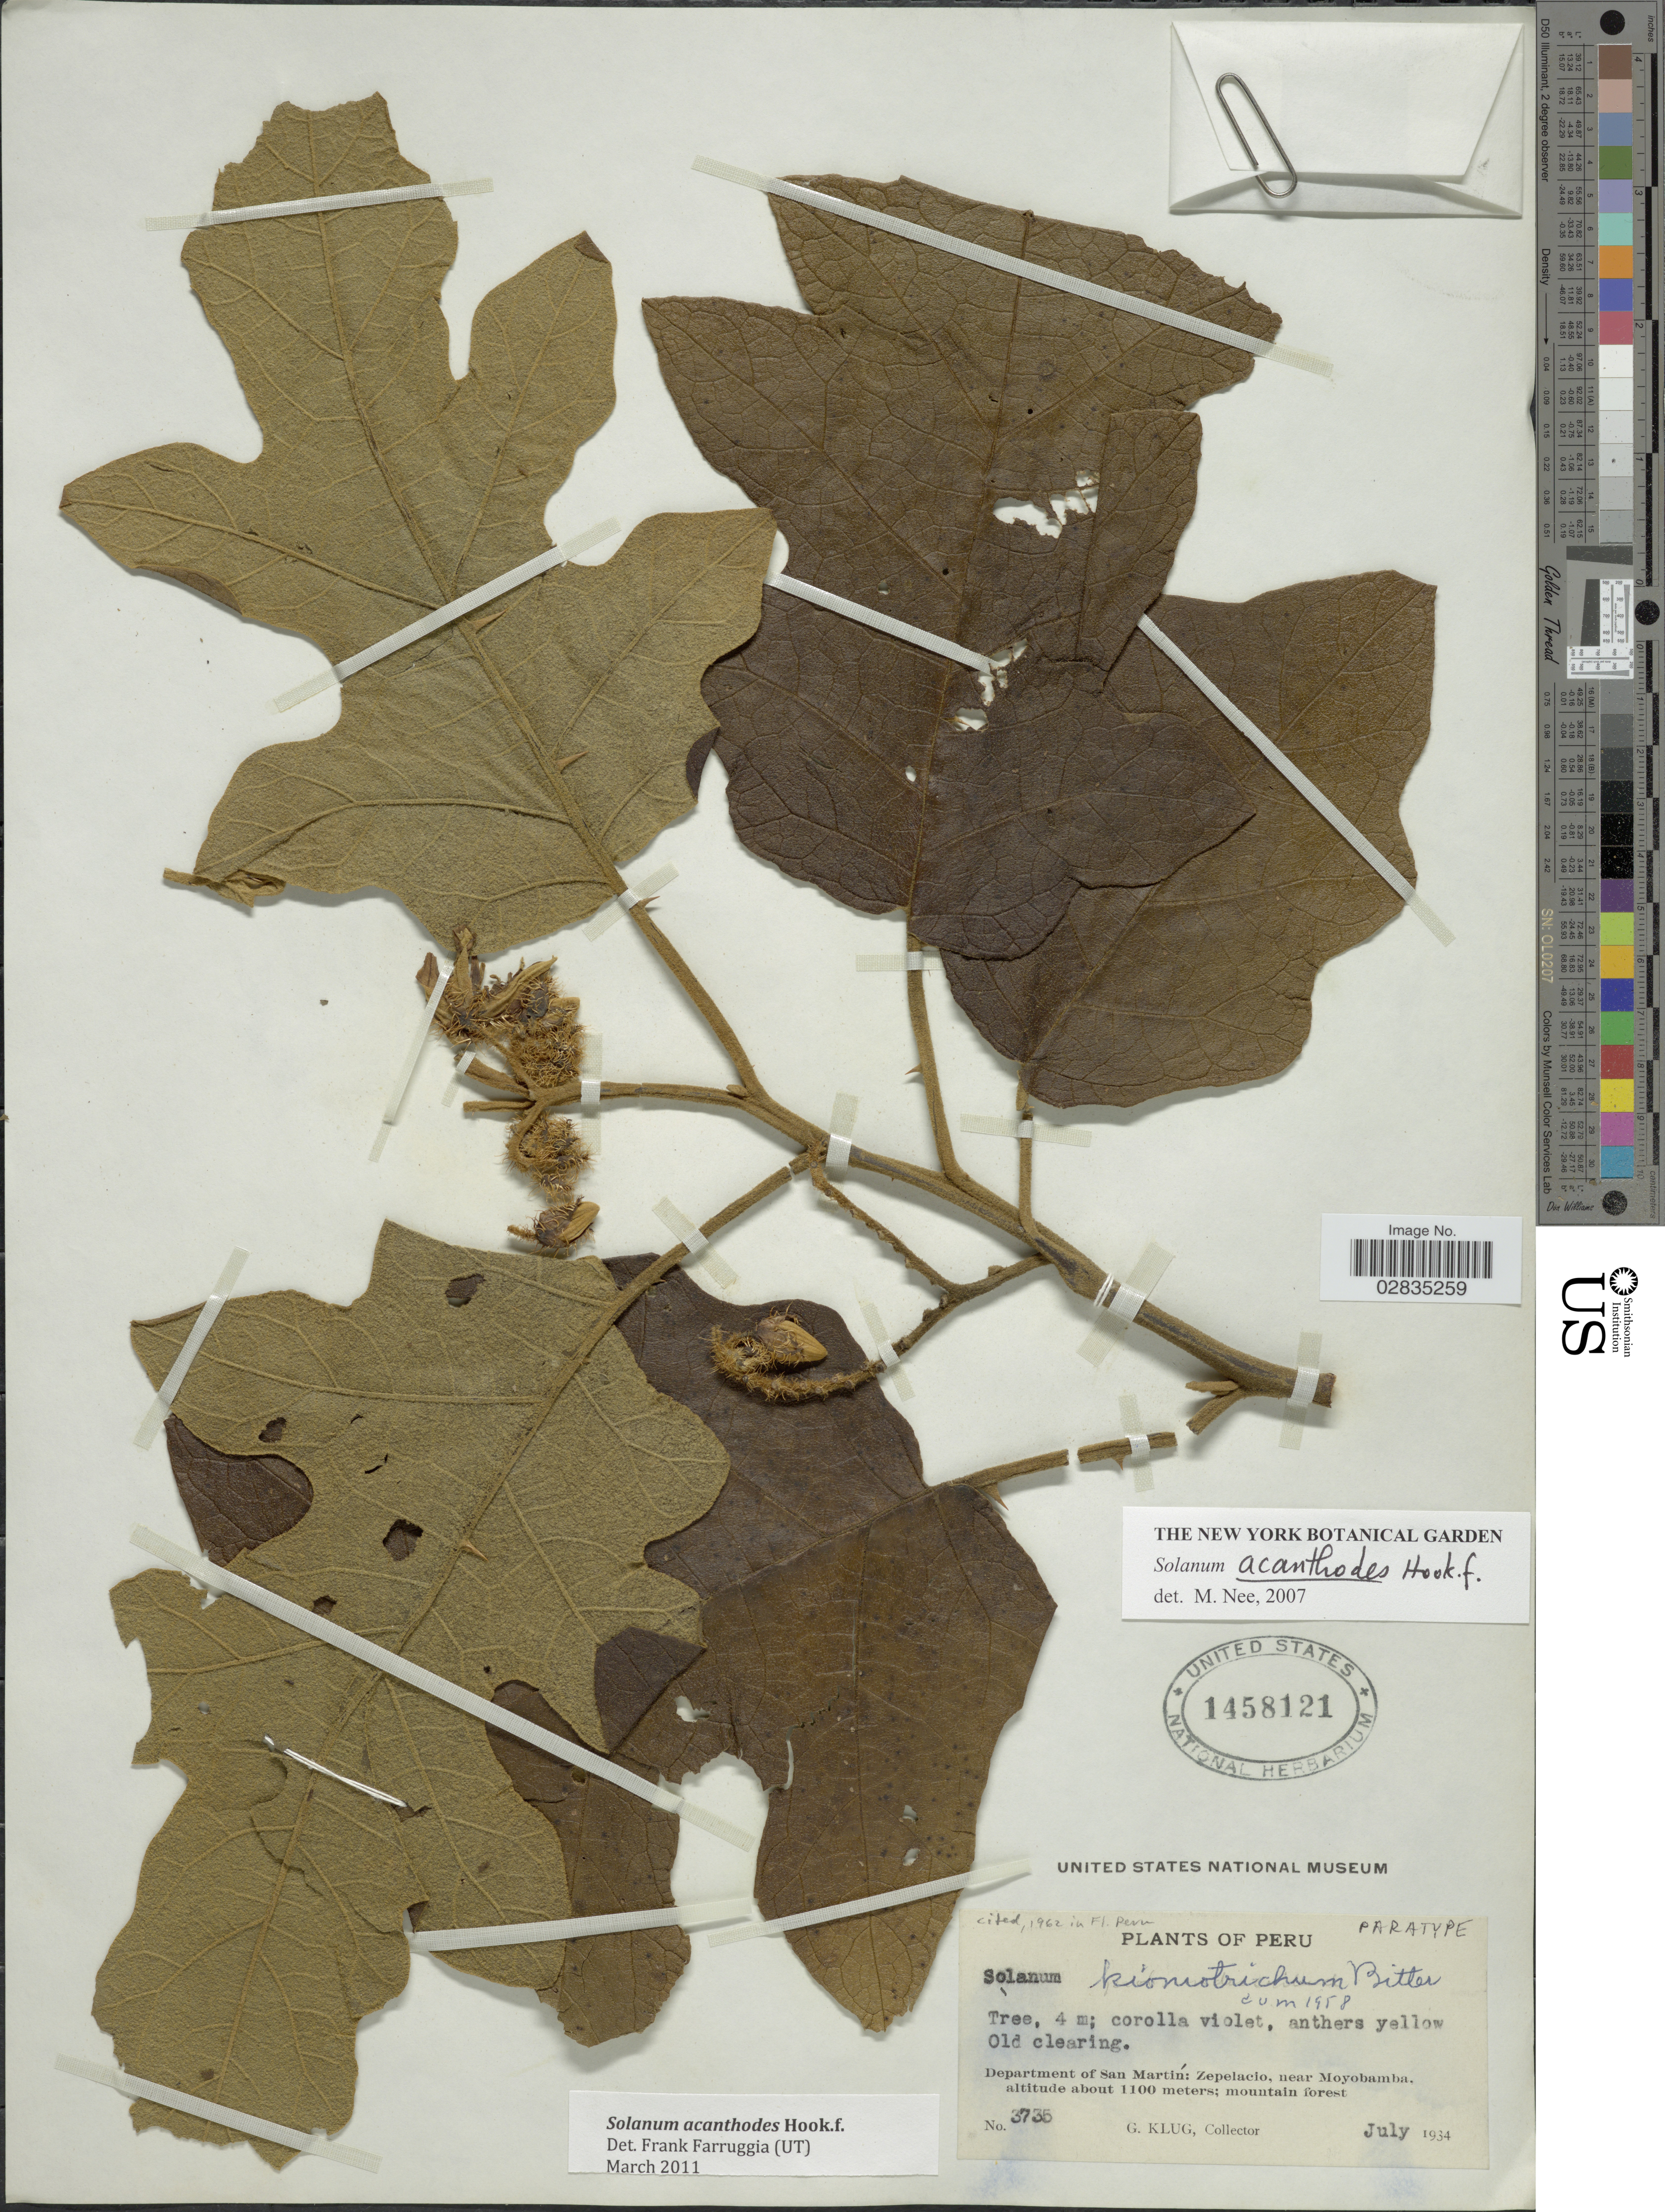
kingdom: Plantae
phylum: Tracheophyta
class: Magnoliopsida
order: Solanales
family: Solanaceae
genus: Solanum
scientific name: Solanum acanthodes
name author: Hook. f.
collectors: G. Klug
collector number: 3735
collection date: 1934-07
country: Peru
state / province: San Martín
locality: Department of San Martín: Zepelacio, near Moyobamba.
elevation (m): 1100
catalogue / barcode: US 1458121